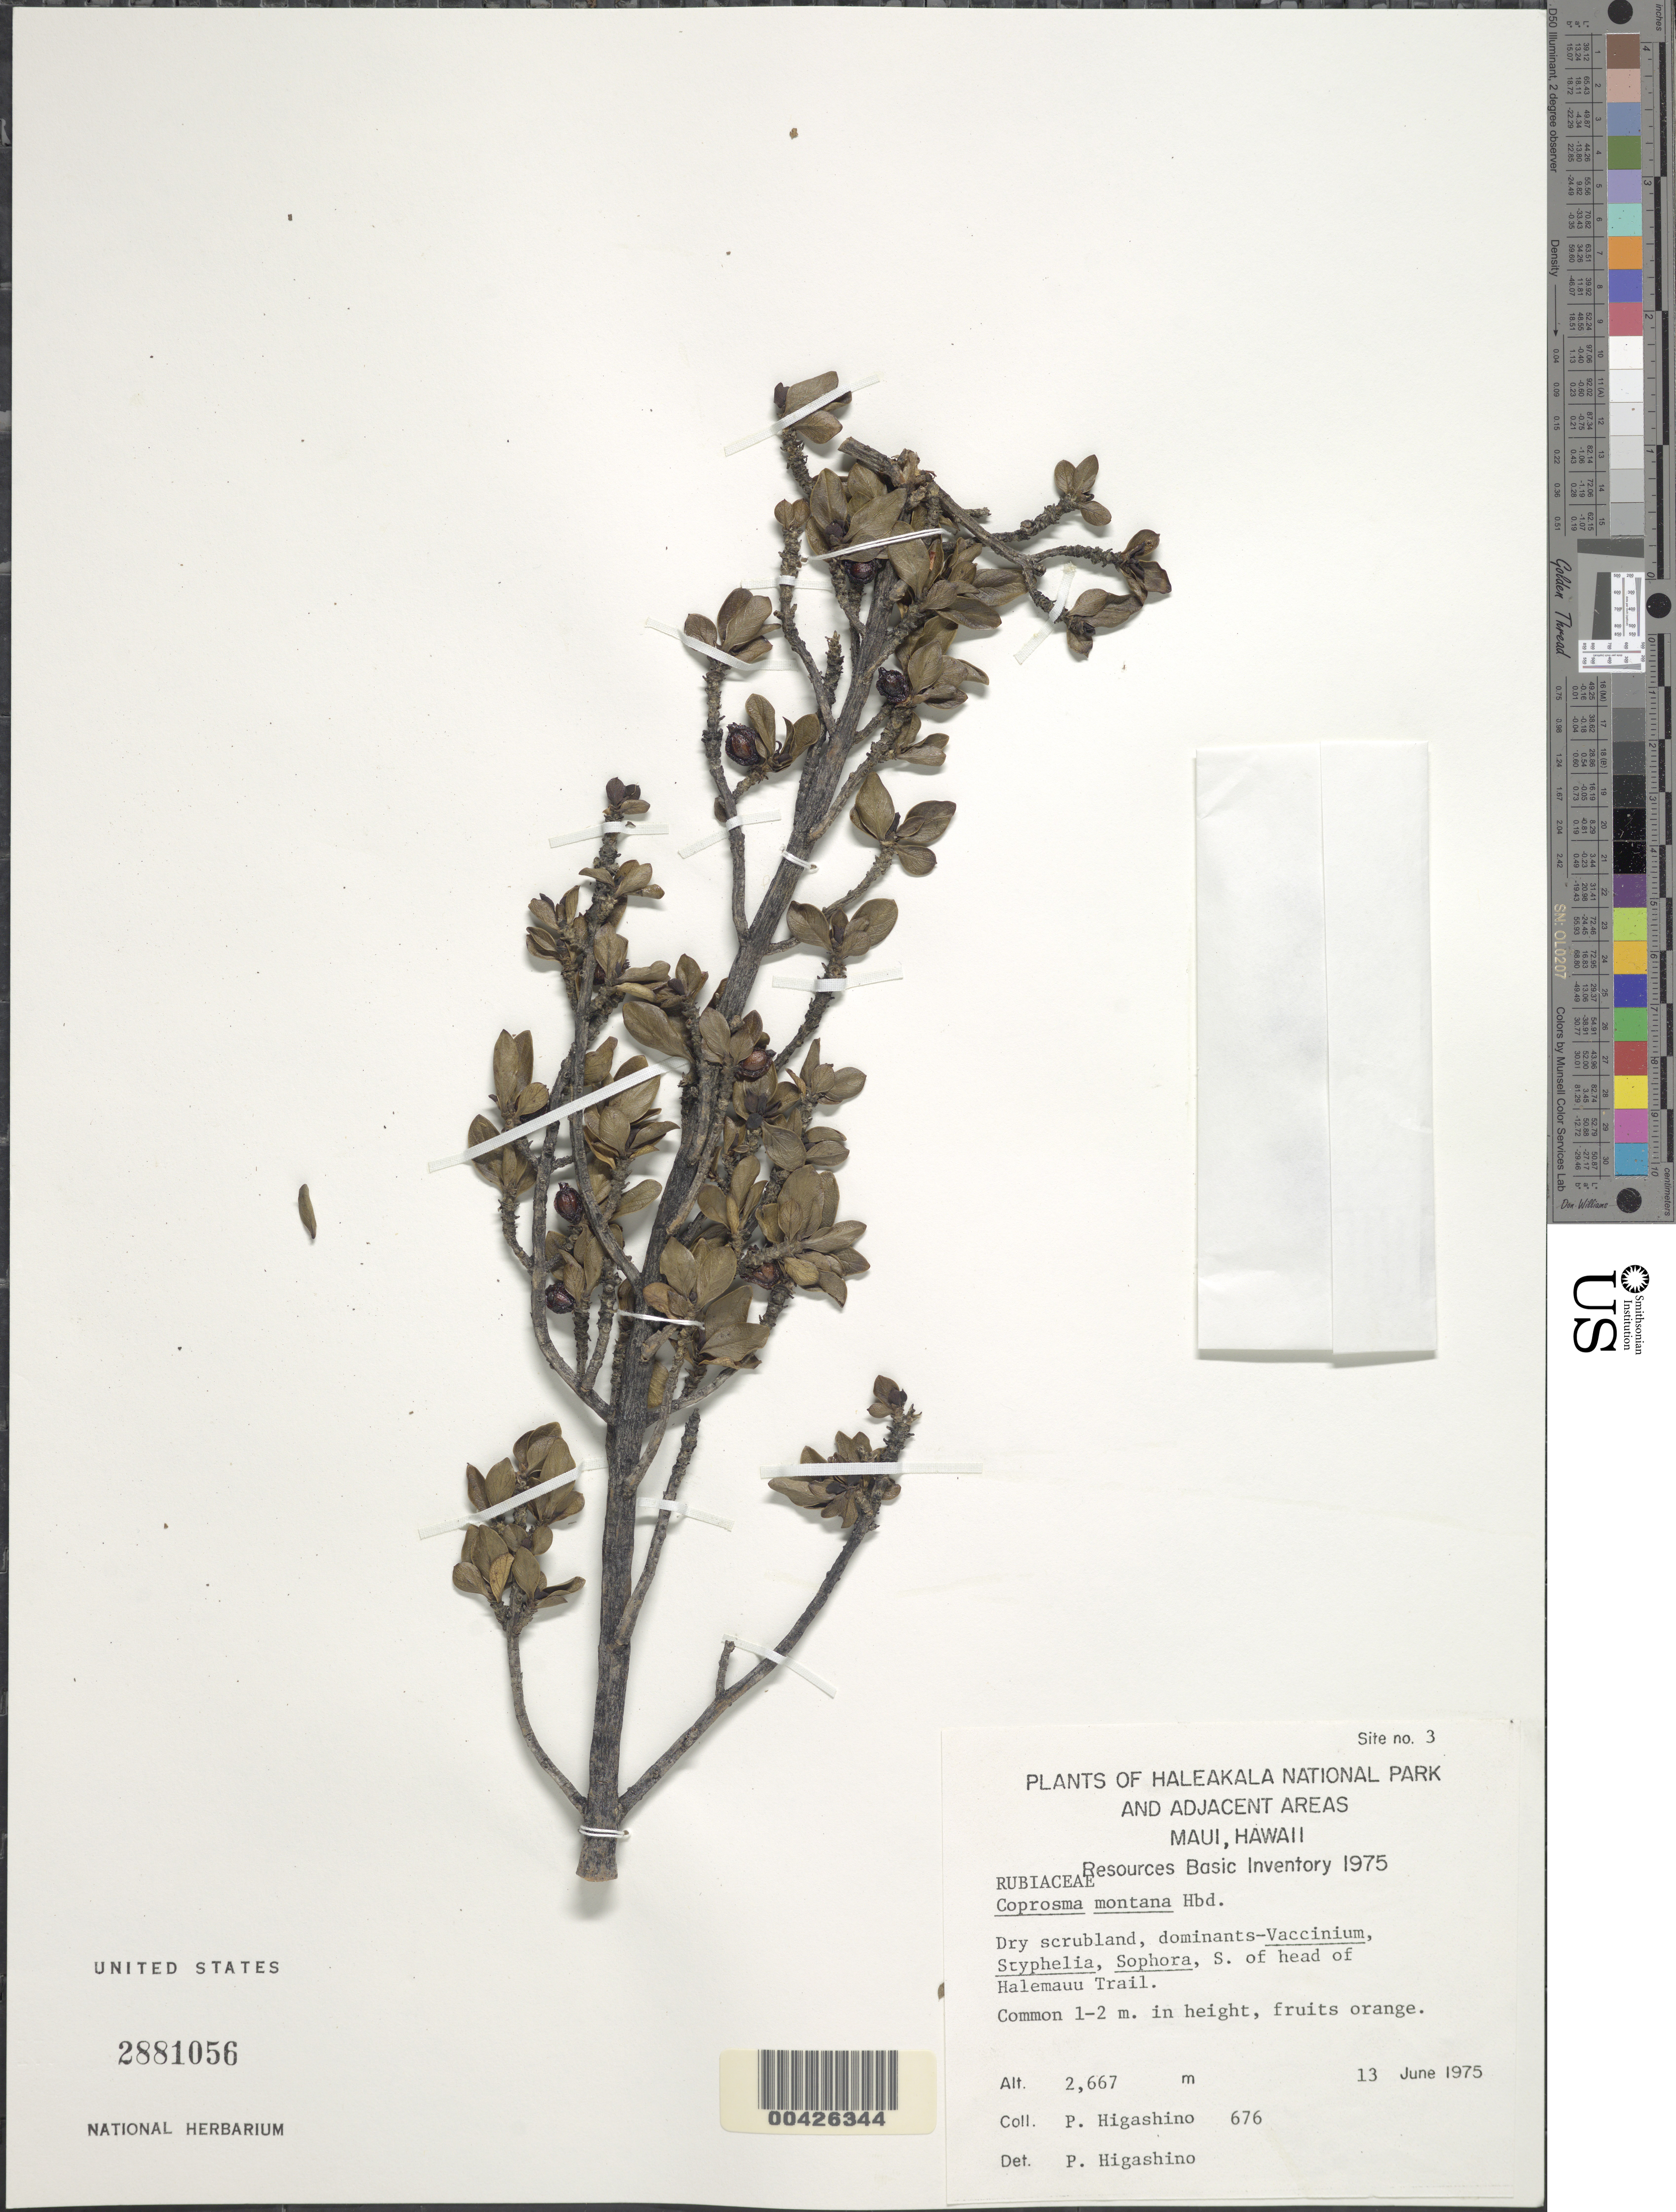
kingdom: Plantae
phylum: Tracheophyta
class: Magnoliopsida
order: Gentianales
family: Rubiaceae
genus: Coprosma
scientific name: Coprosma montana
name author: Hillebr.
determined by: Higashino, P.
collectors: P. Higashino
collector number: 676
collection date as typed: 13 Jun 1975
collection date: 1975-06-13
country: United States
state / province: Hawaii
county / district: Maui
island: Maui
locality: S of head of Halemauu Trail; Haleakala National Park and adjacent areas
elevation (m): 2667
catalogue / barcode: US 2881056